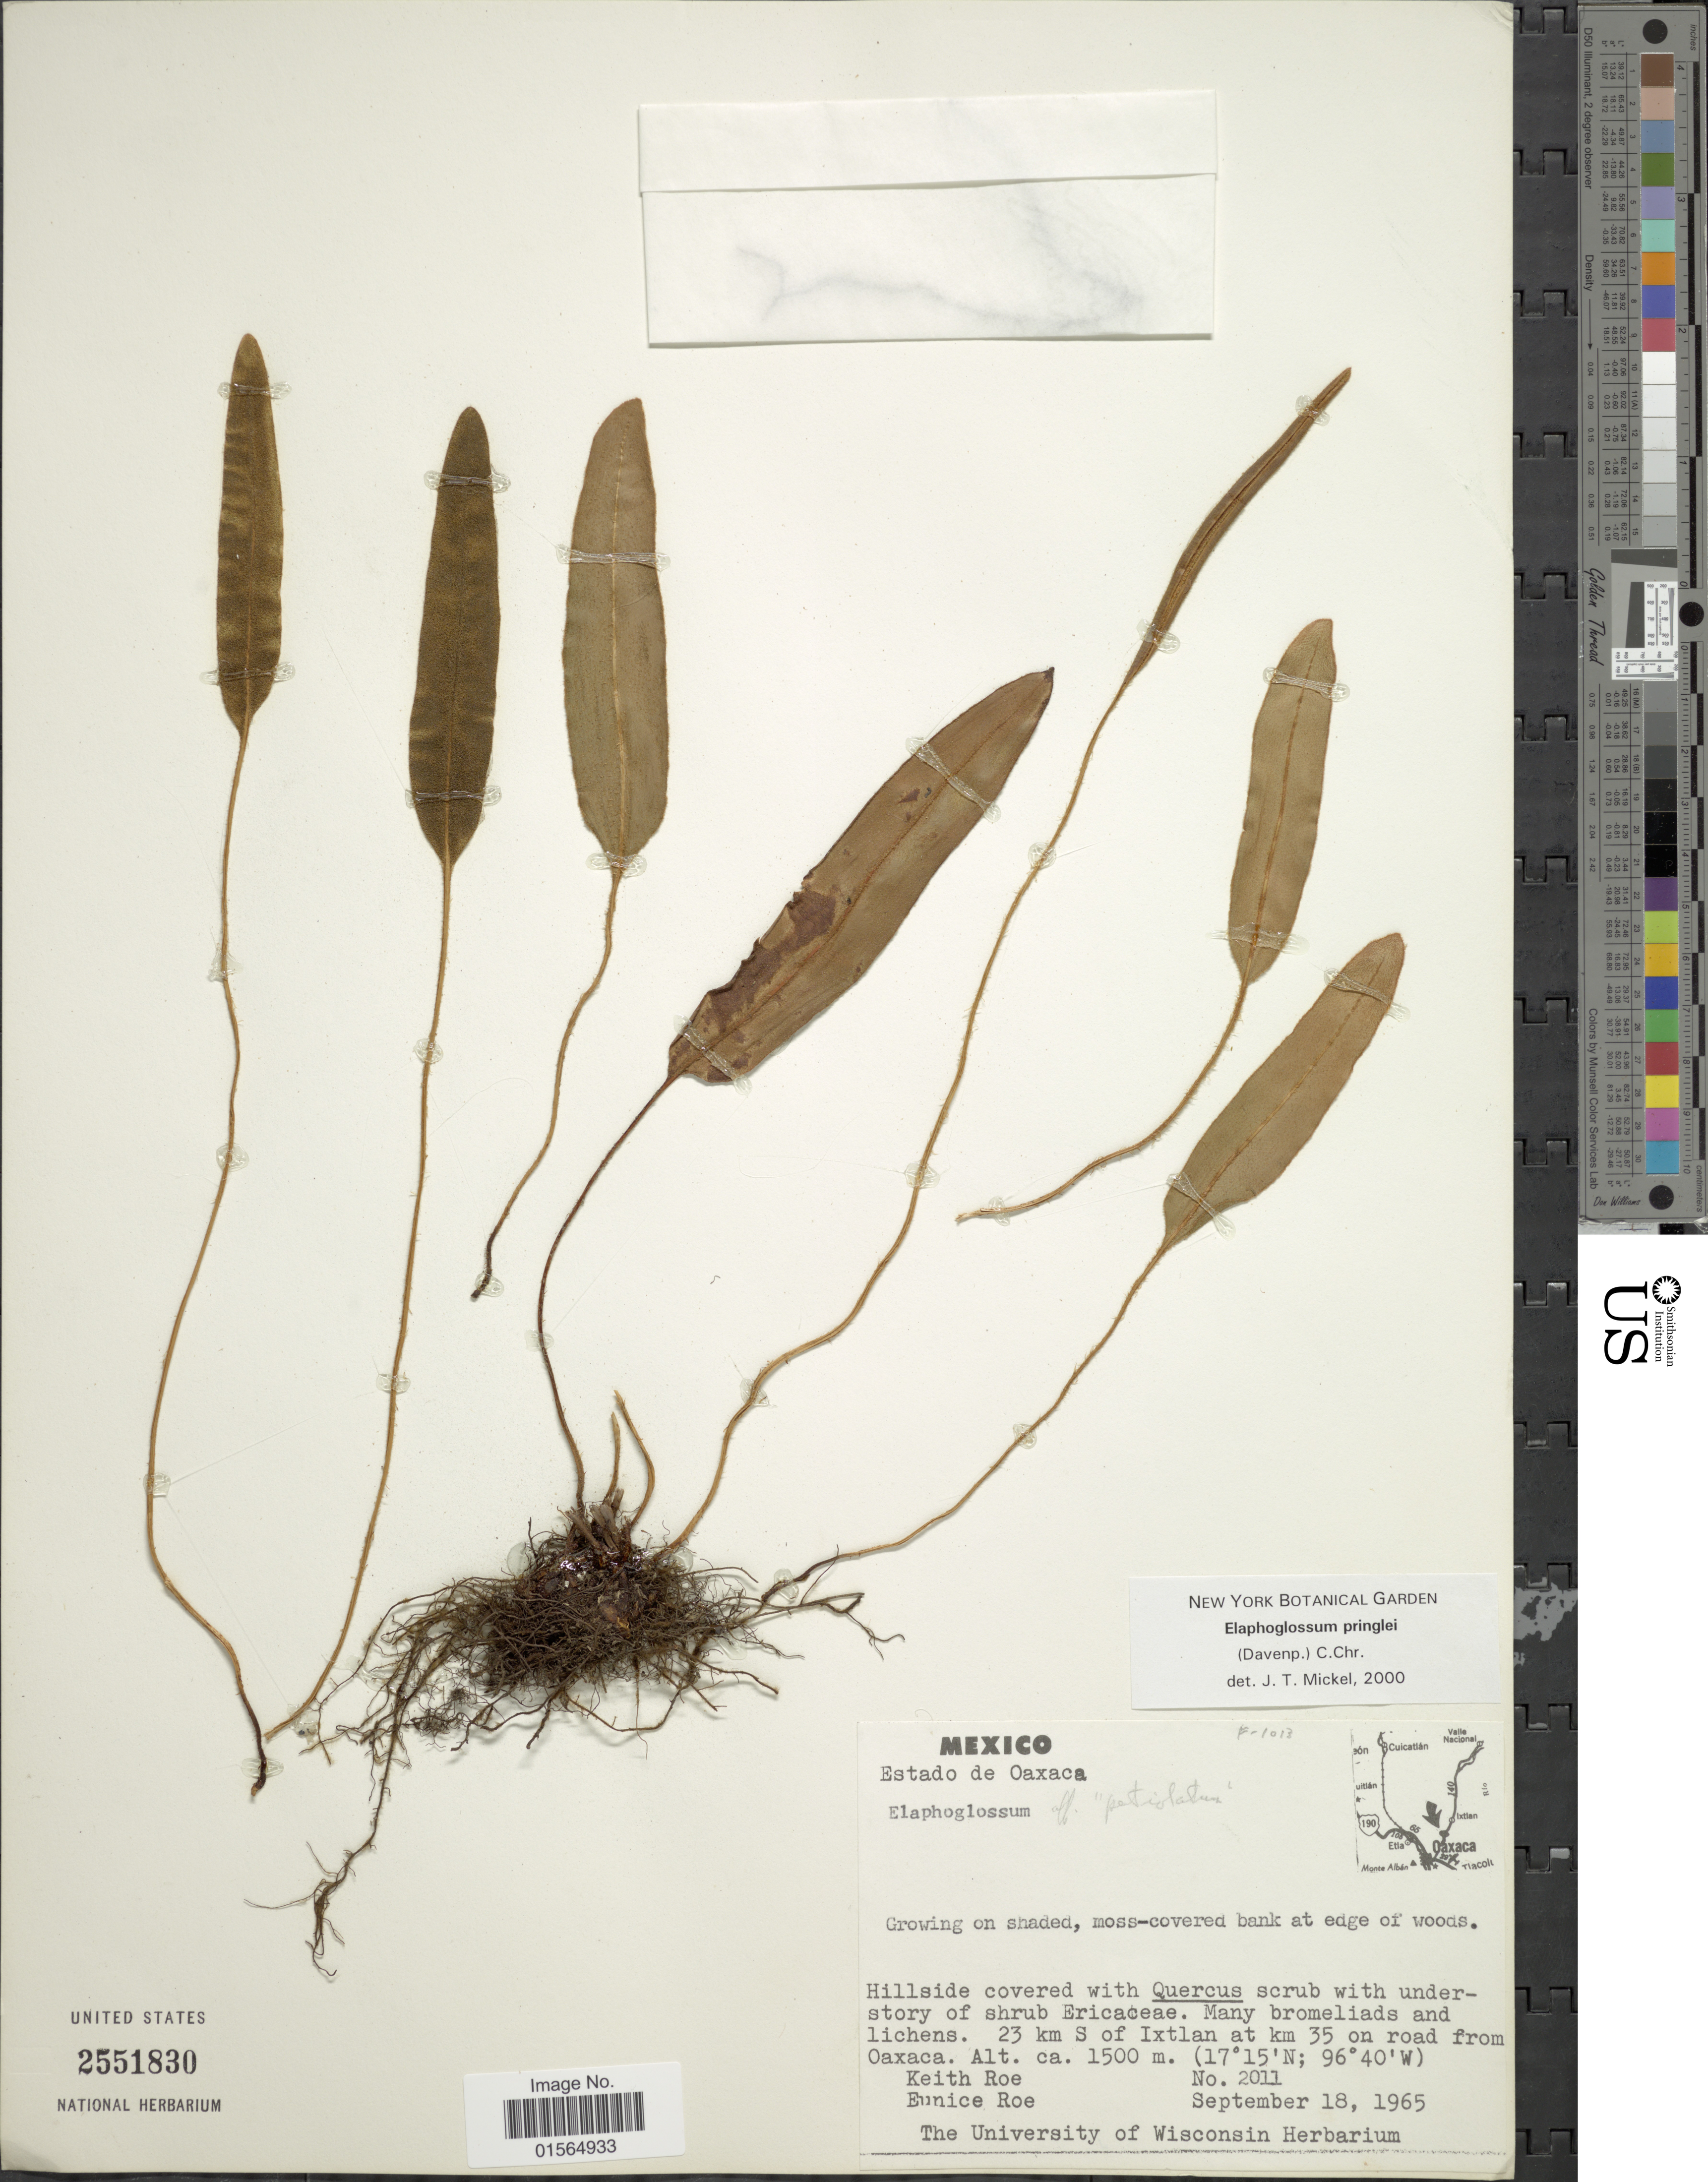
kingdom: Plantae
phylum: Tracheophyta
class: Polypodiopsida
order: Polypodiales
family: Dryopteridaceae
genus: Elaphoglossum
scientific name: Elaphoglossum pringlei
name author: (Davenp.) C. Chr.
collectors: K. E. Roe & E. Roe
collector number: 2011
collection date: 1965-09-18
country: Mexico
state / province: Oaxaca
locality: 23 km S of Ixtlan at km 35 on road from Oaxaca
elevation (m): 1500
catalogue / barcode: US 2551830